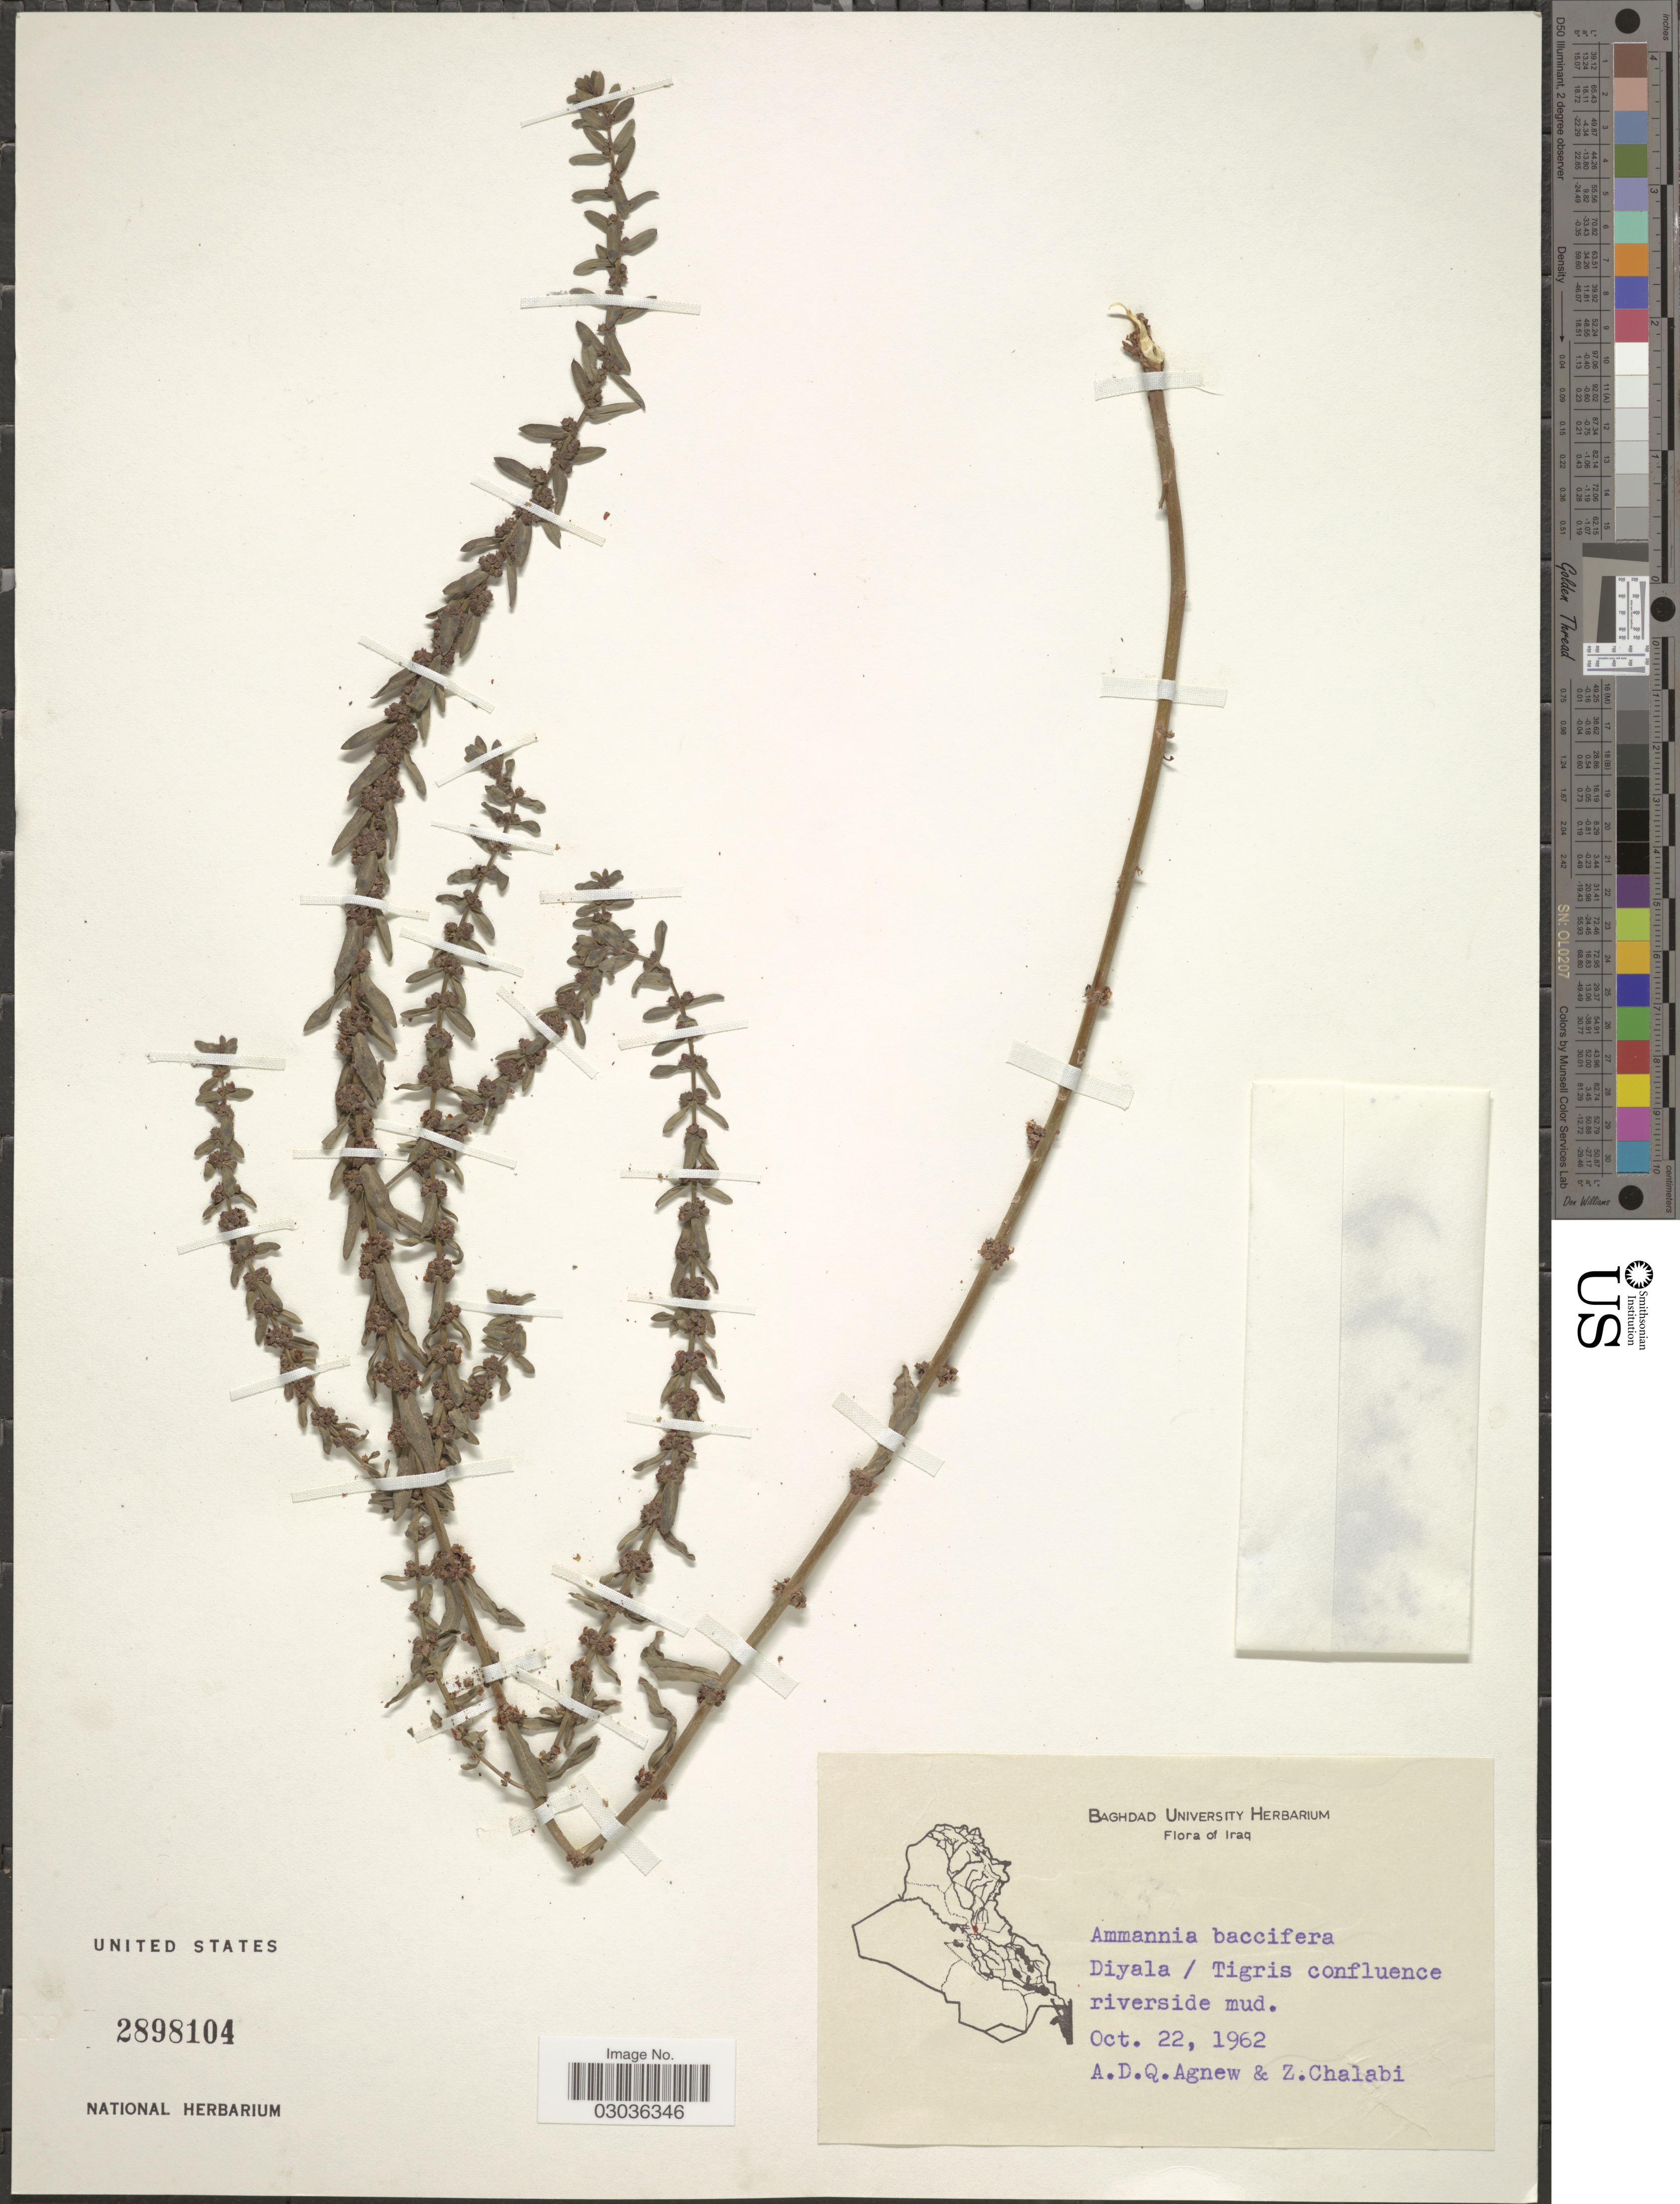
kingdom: Plantae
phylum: Tracheophyta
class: Magnoliopsida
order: Myrtales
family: Lythraceae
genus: Ammannia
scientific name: Ammannia baccifera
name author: L.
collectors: A. D. Agnew & Z. Chalabi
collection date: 1962-10-22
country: Iraq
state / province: Diyala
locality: Tigris confluence riverside mud.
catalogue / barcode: US 2898104